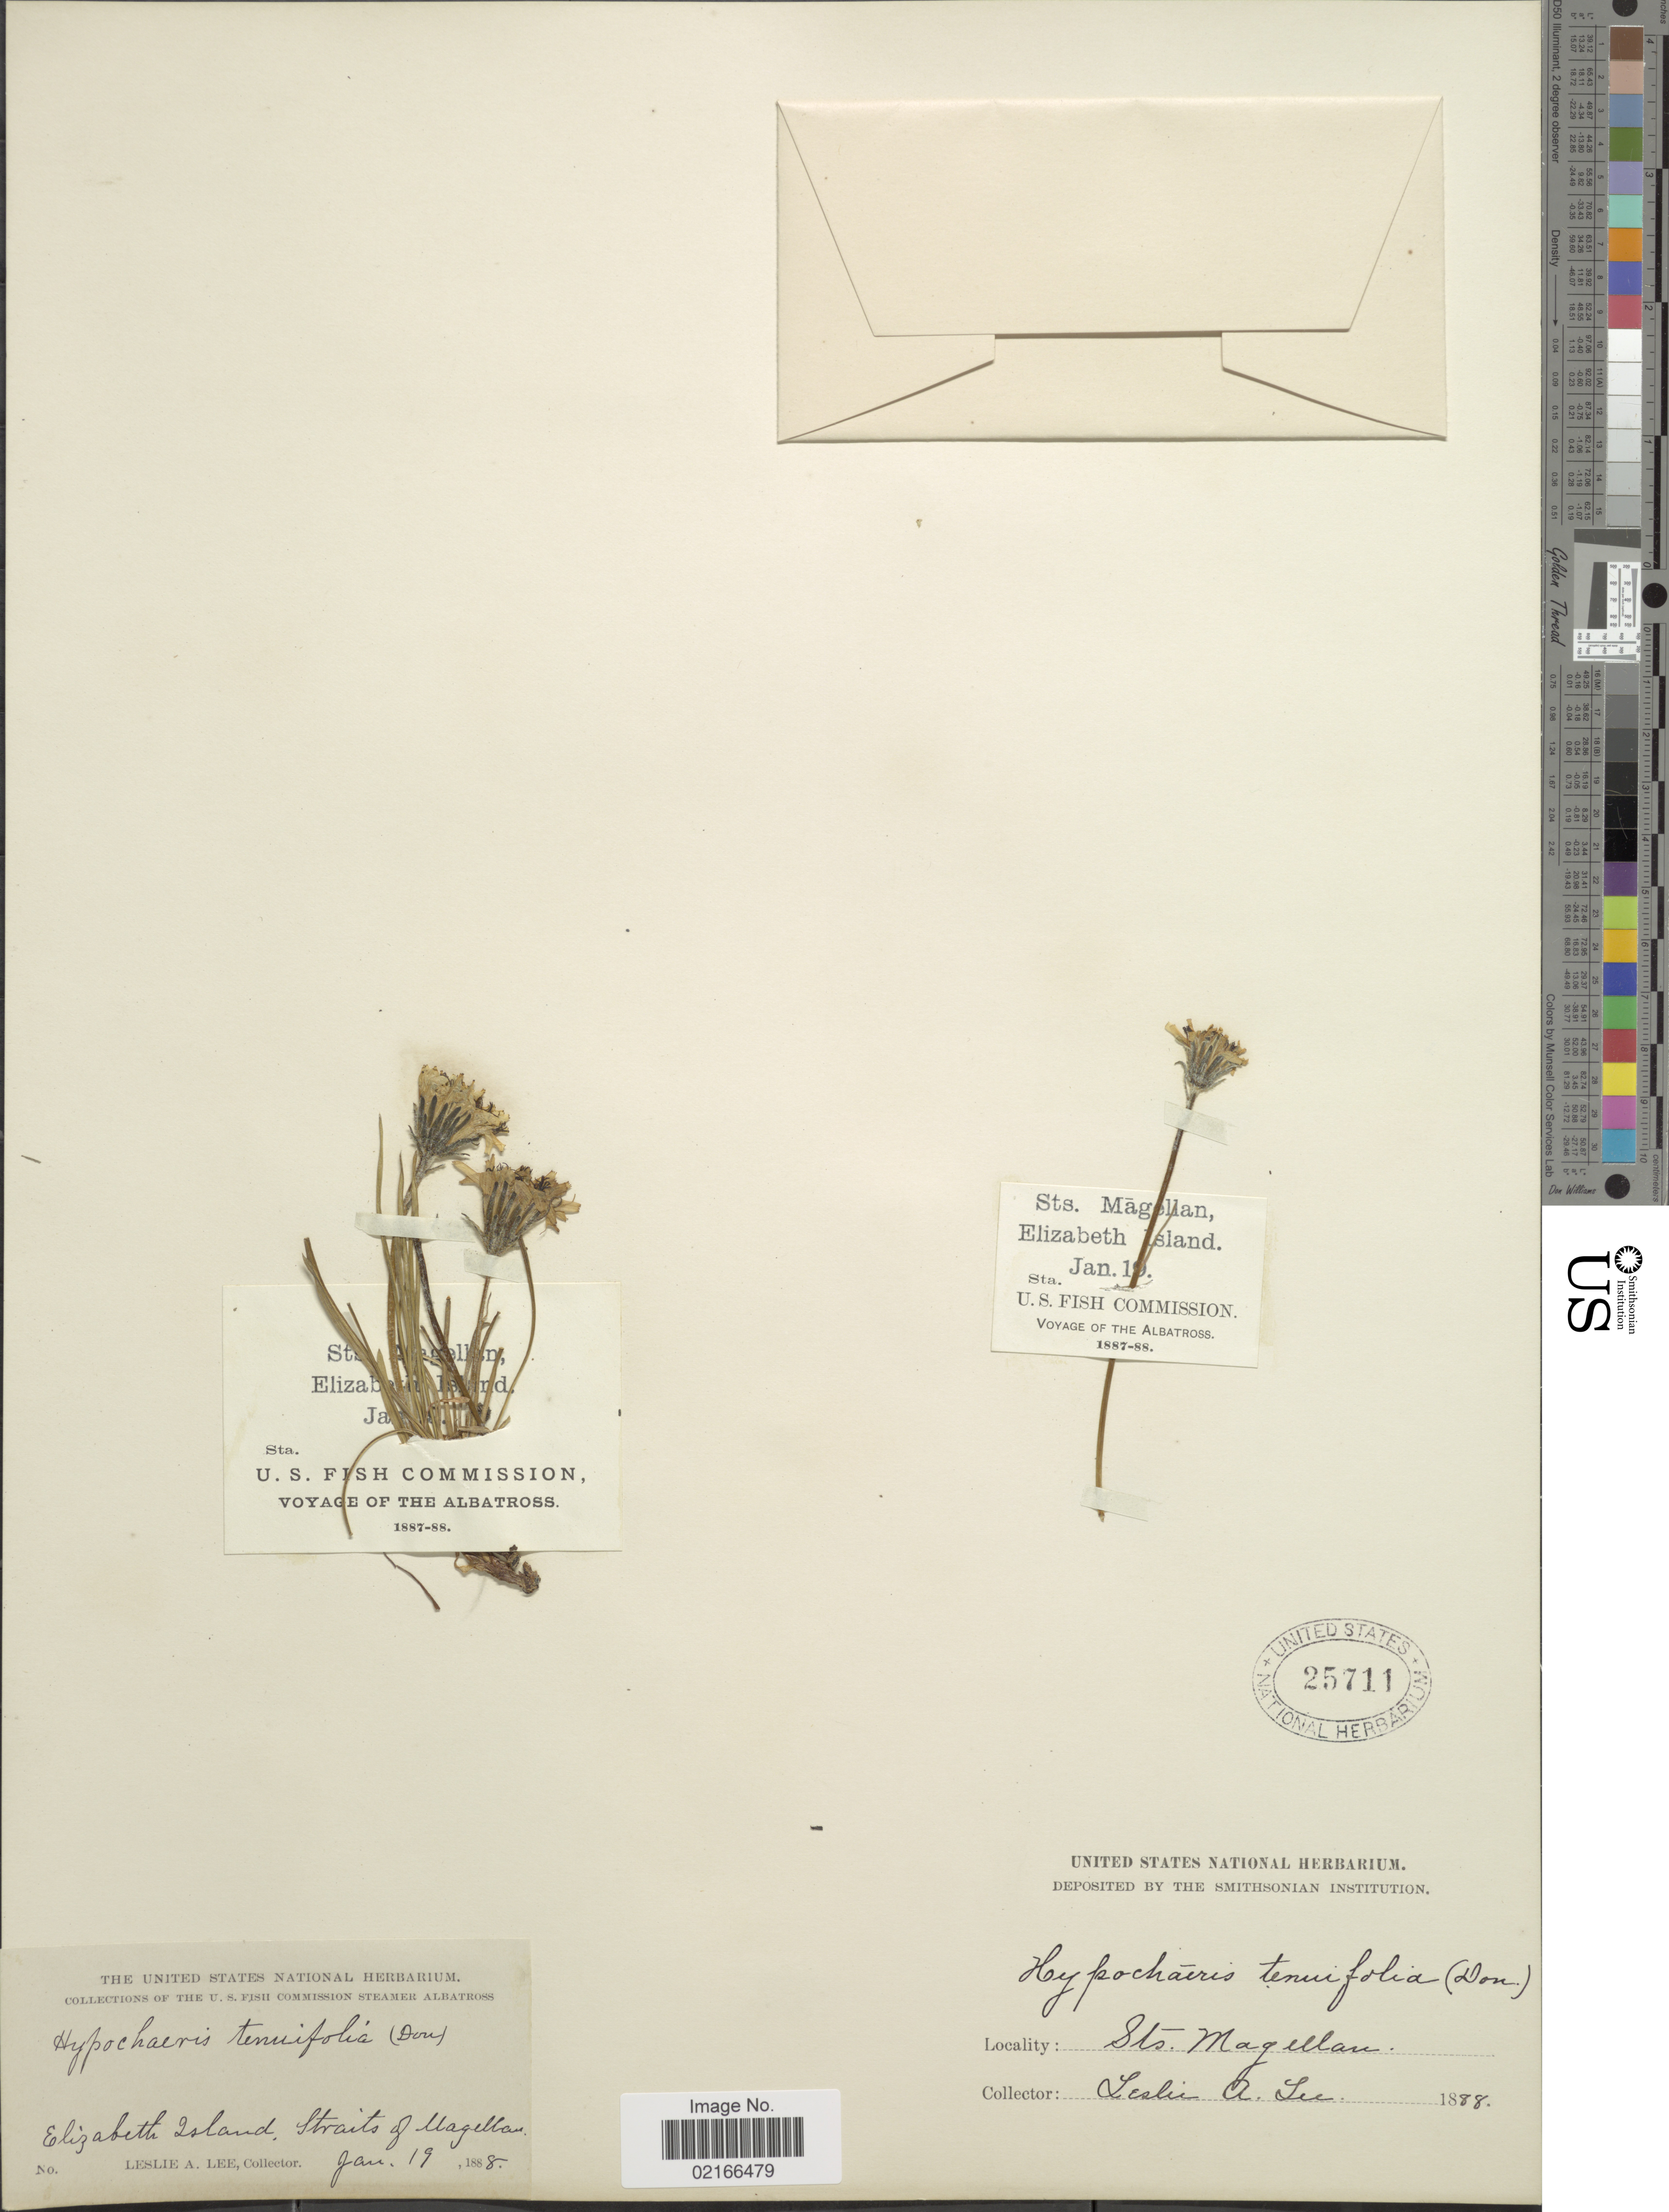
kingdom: Plantae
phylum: Tracheophyta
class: Magnoliopsida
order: Asterales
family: Asteraceae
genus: Hypochaeris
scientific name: Hypochaeris incana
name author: (Hook. & Arn.) Macloskie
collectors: L. Lee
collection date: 1888-01-19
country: Chile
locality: Elizabeth Island, Straits of Magellan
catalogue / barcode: US 25711